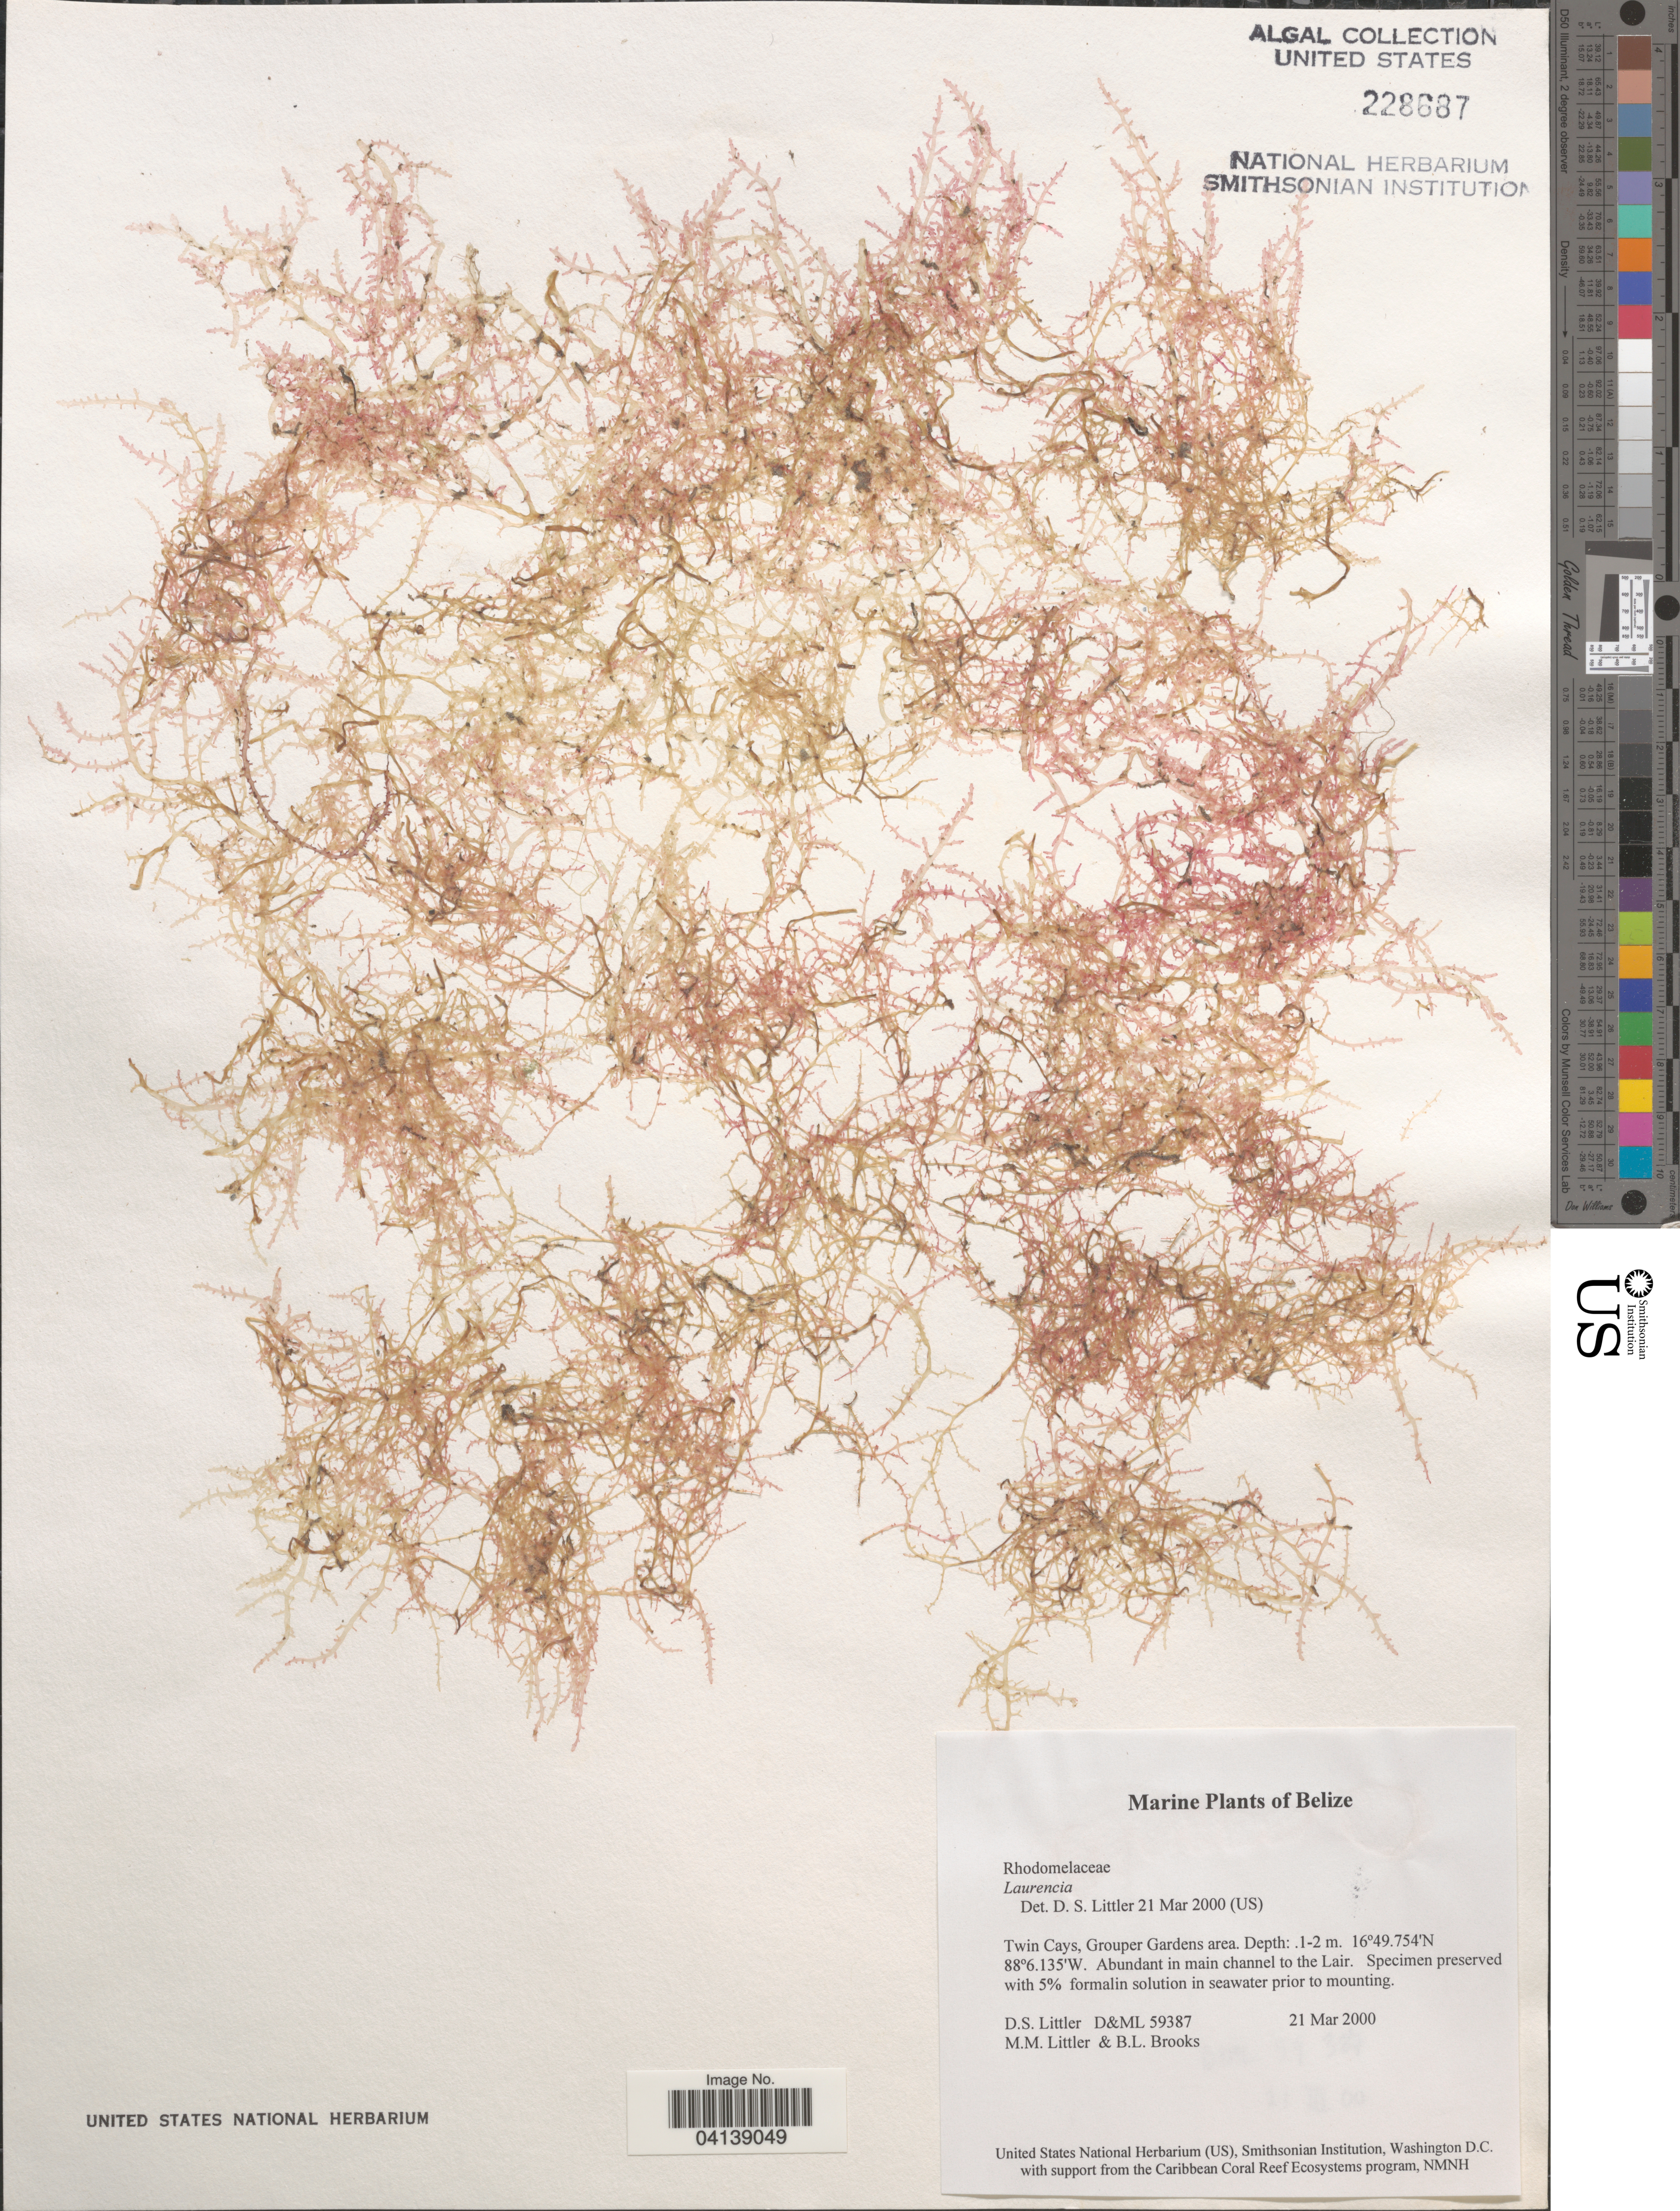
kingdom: Plantae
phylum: Rhodophyta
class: Florideophyceae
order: Ceramiales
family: Rhodomelaceae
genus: Laurencia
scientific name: Laurencia sp.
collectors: D. S. Littler & B. Brooks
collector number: D&ML 59387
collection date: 2000-03-21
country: Belize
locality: Twin Cays, Grouper Gardens area.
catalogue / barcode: US 228687